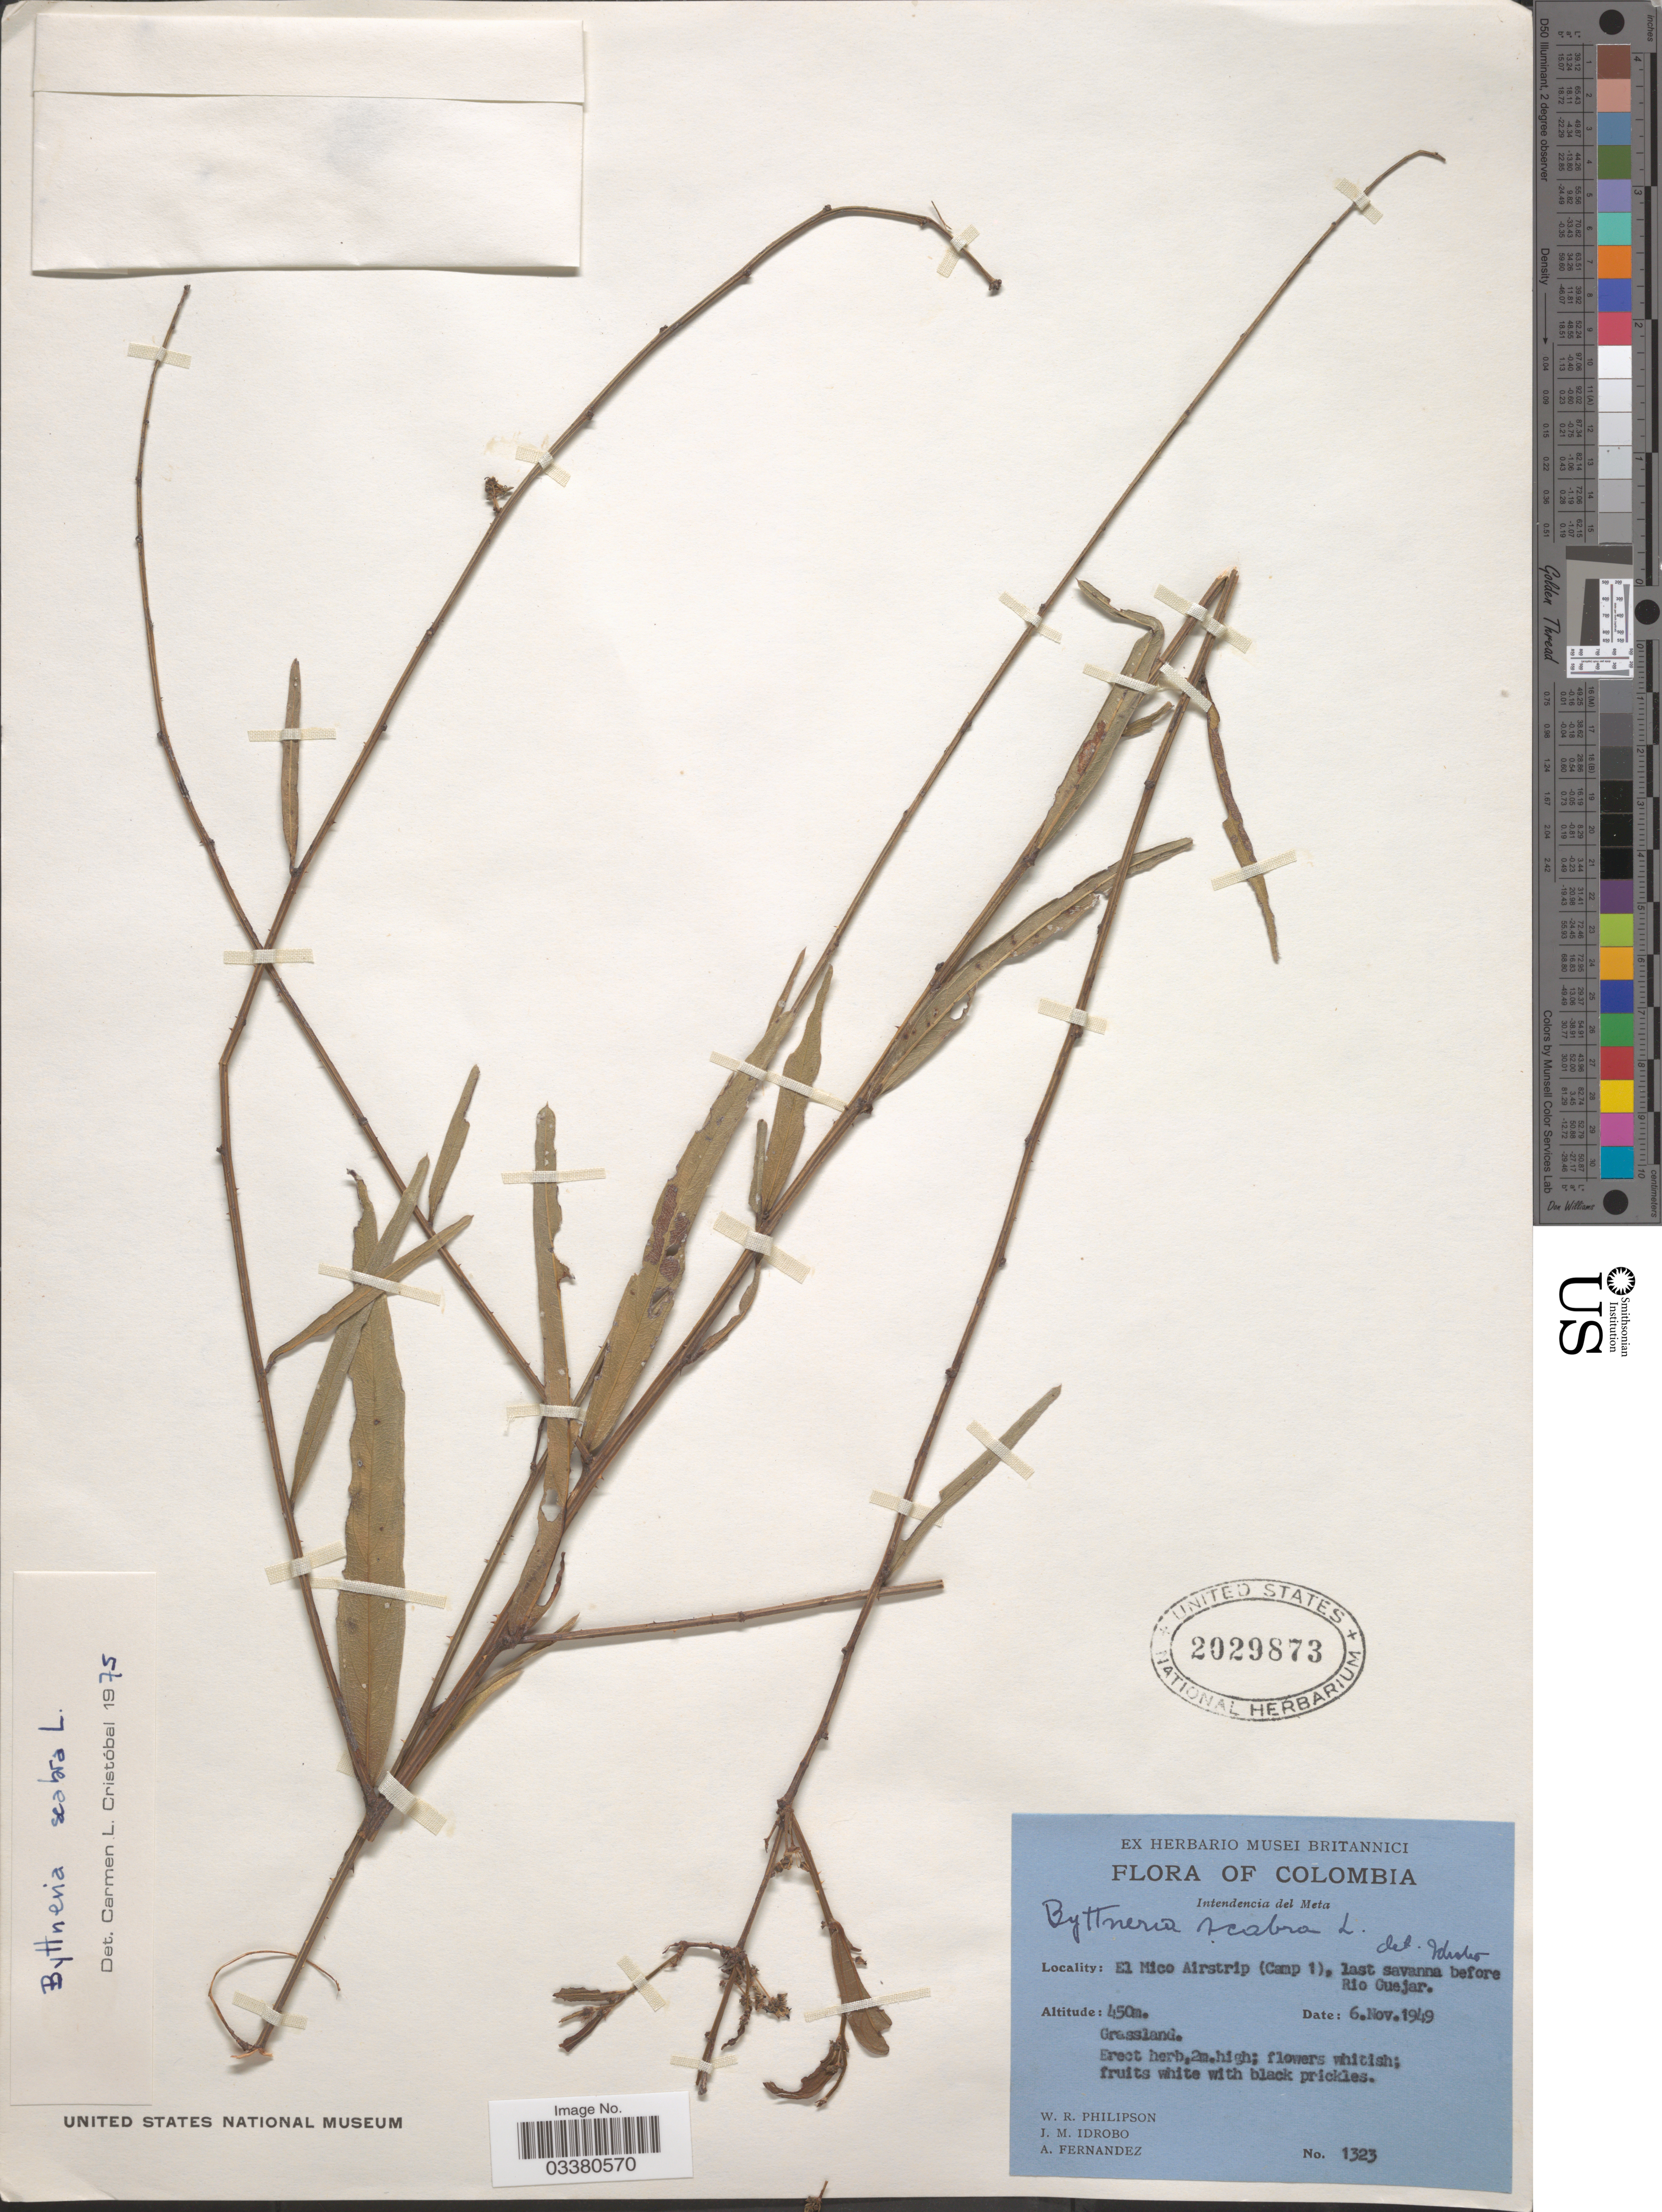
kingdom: Plantae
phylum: Tracheophyta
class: Magnoliopsida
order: Malvales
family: Malvaceae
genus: Byttneria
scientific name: Byttneria scabra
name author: L.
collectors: W. R. Philipson, J. M. Idrobo & A. Fernandez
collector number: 1323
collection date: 1949-11-06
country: Colombia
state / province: Meta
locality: Intendencia del Meta. El Mico Airstrip (Camp 1), last savanna before Rio Guejar.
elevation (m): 450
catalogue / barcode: US 2029873